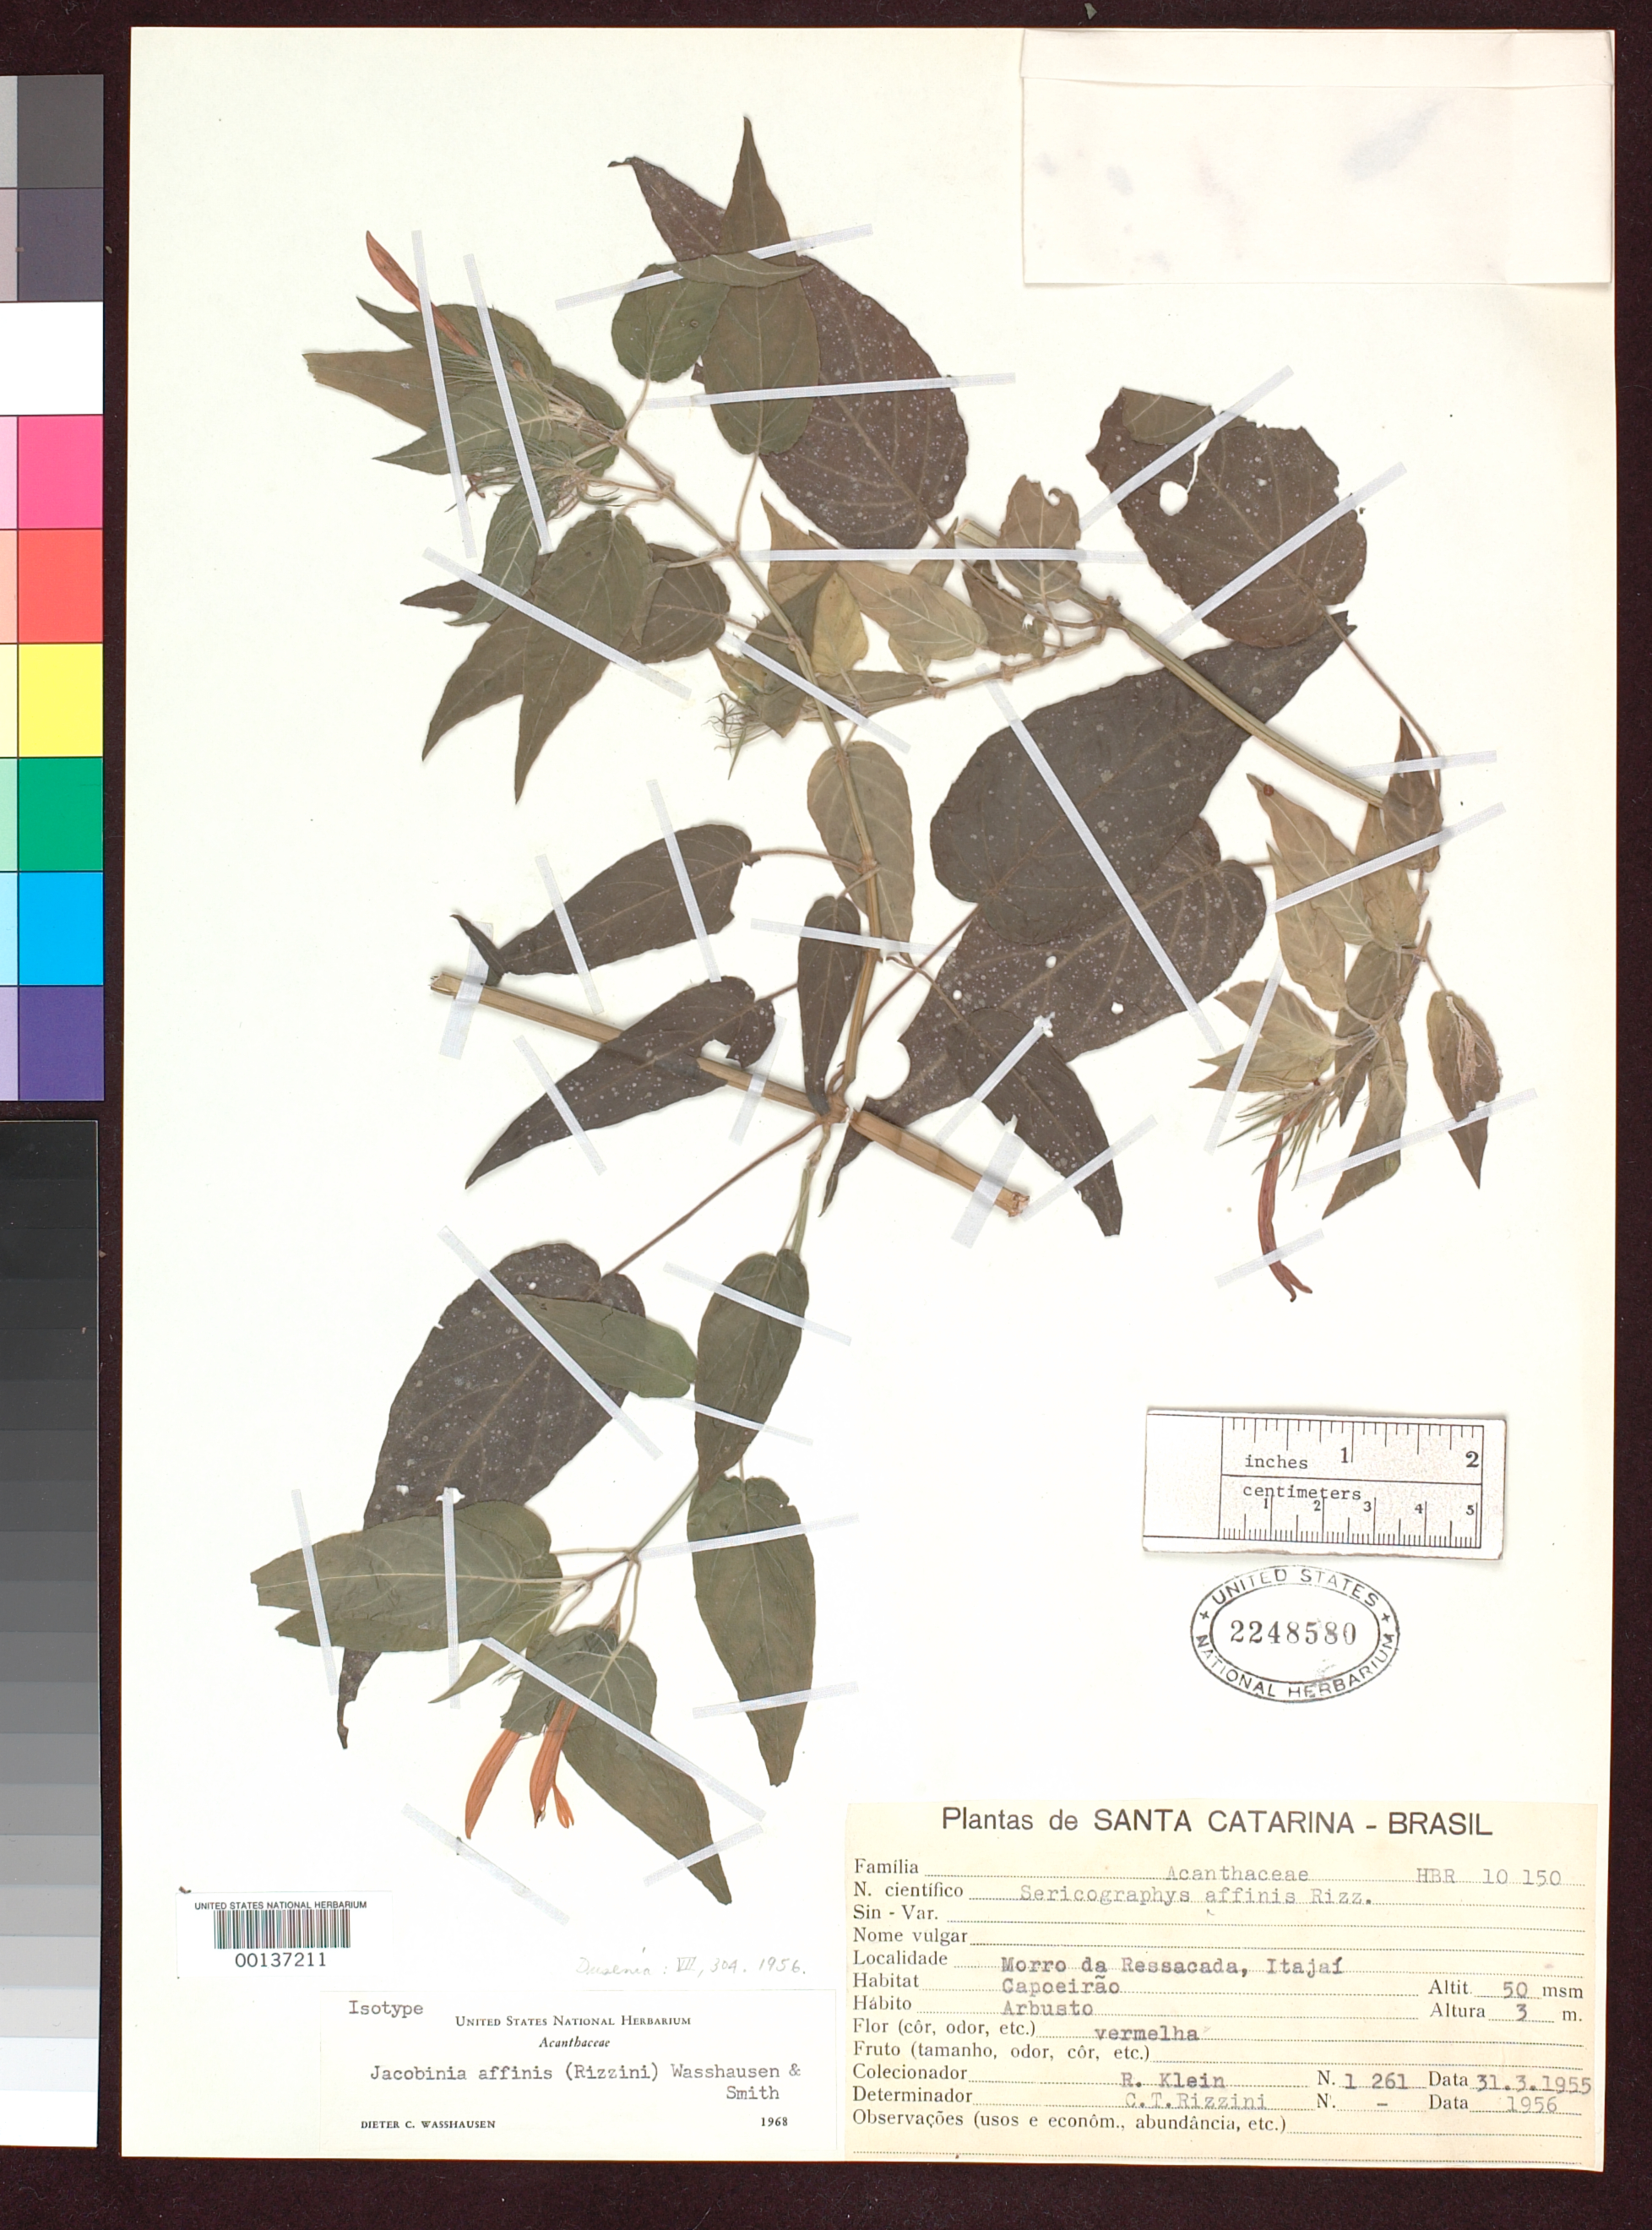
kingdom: Plantae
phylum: Tracheophyta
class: Magnoliopsida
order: Lamiales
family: Acanthaceae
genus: Sericographis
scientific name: Sericographis affinis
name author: Rizzini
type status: Isotype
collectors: R. M. Klein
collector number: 1261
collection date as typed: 31 Mar 1955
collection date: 1955-03-31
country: Brazil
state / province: Santa Catarina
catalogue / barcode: US 2248580